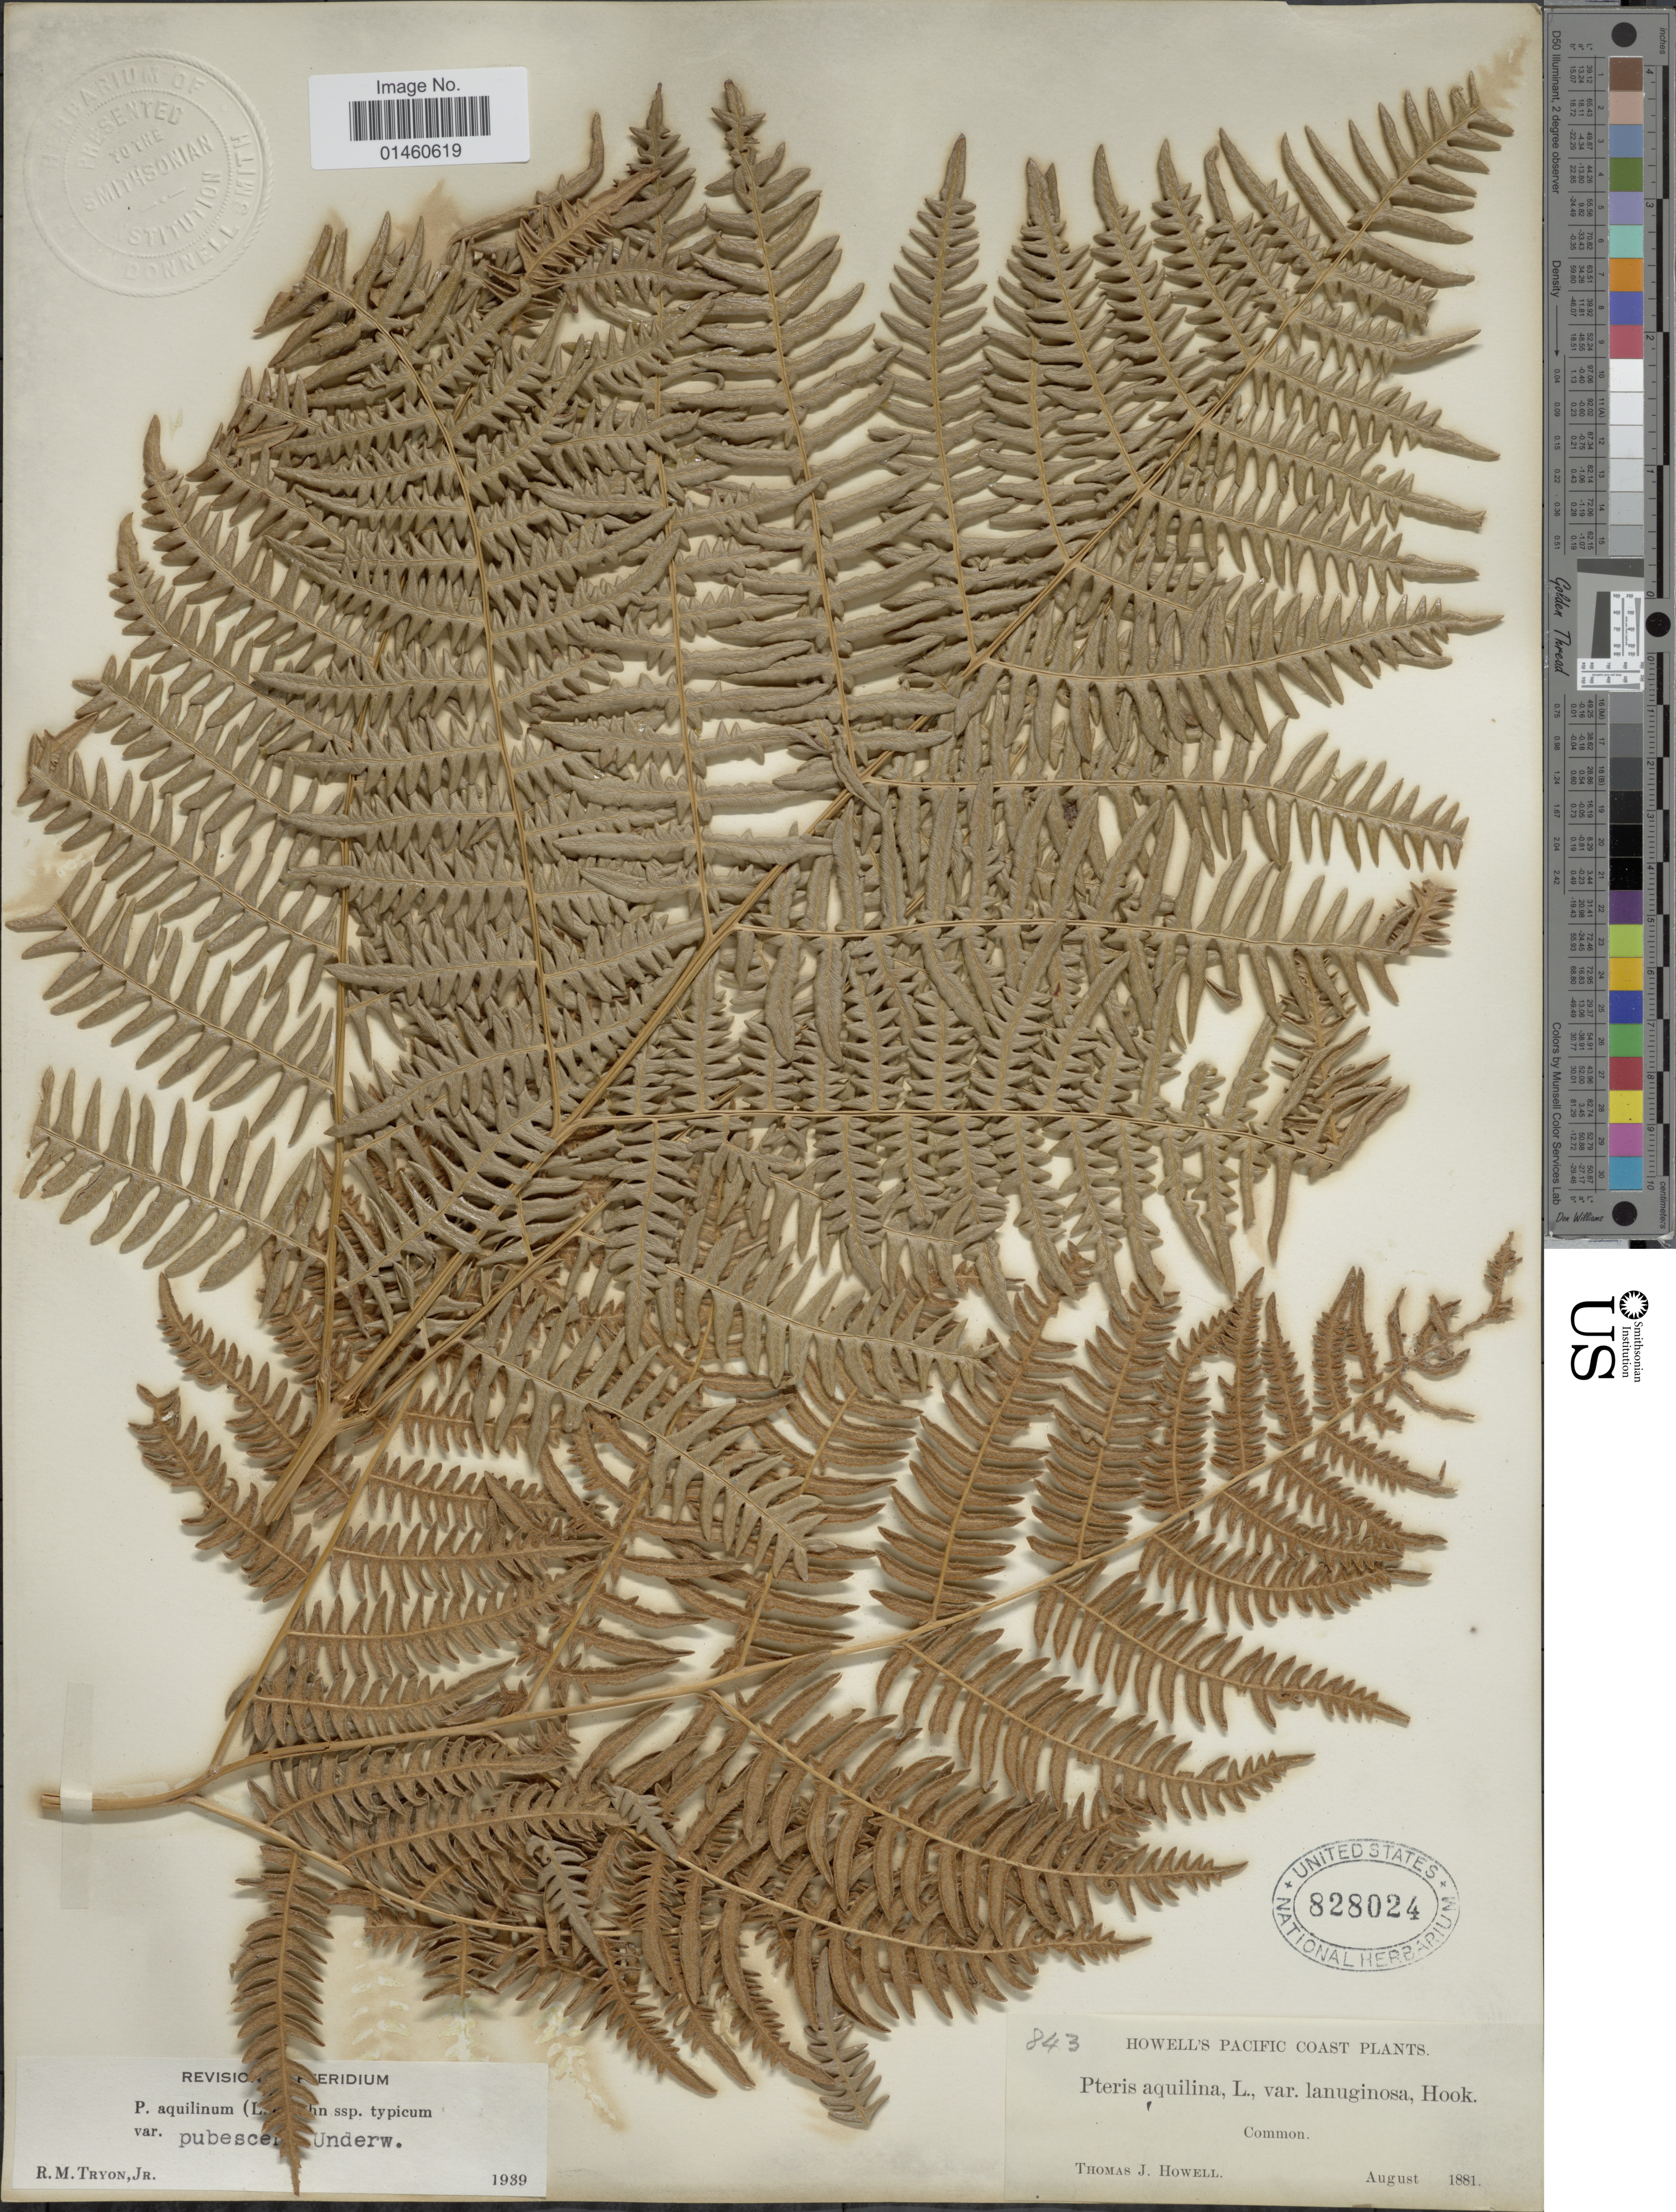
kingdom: Plantae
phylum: Tracheophyta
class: Polypodiopsida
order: Polypodiales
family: Dennstaedtiaceae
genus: Pteridium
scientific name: Pteridium pubescens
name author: (Underw.) Christenh.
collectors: T. J. Howell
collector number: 843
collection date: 1881-08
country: United States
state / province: Oregon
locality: Pacific Coast, common.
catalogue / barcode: US 828024